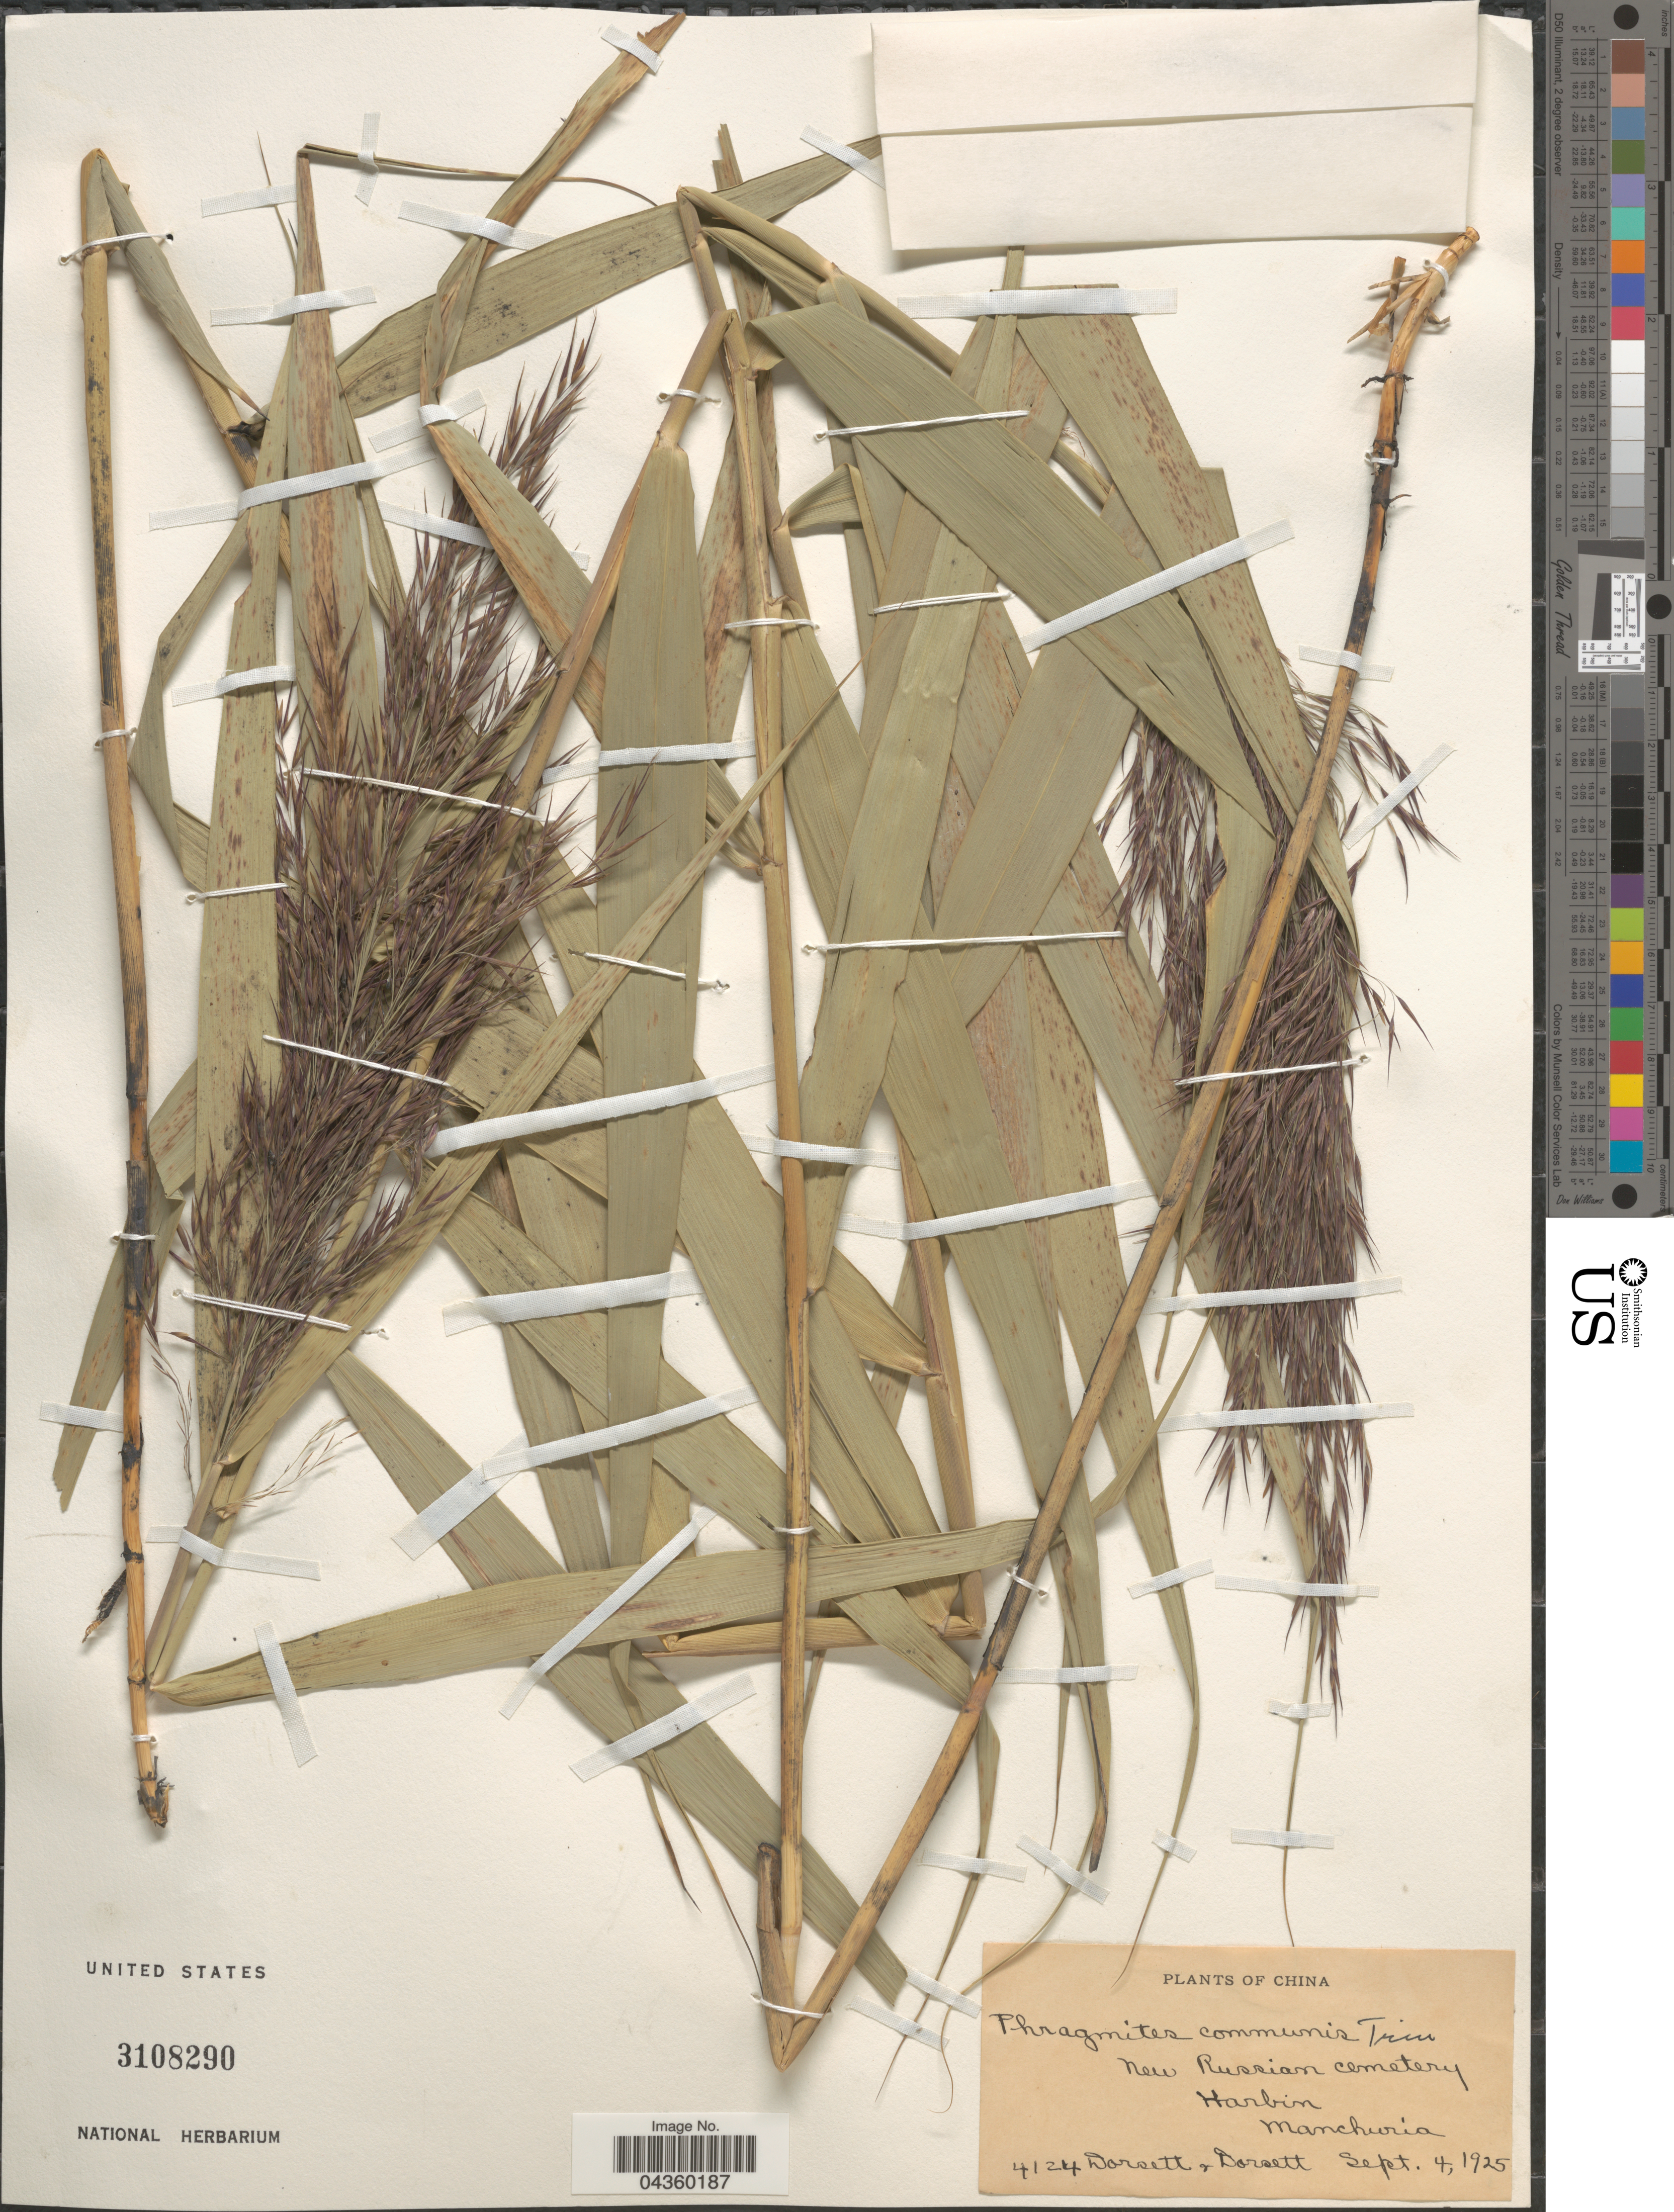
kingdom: Plantae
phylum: Tracheophyta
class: Liliopsida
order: Poales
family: Poaceae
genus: Phragmites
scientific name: Phragmites australis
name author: (Cav.) Trin. ex Steud.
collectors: -- Dorsett & -- Dorsett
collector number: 4124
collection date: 1925-09-04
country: China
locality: New Russian cemetery. Harbin. Manchuria.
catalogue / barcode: US 3108290